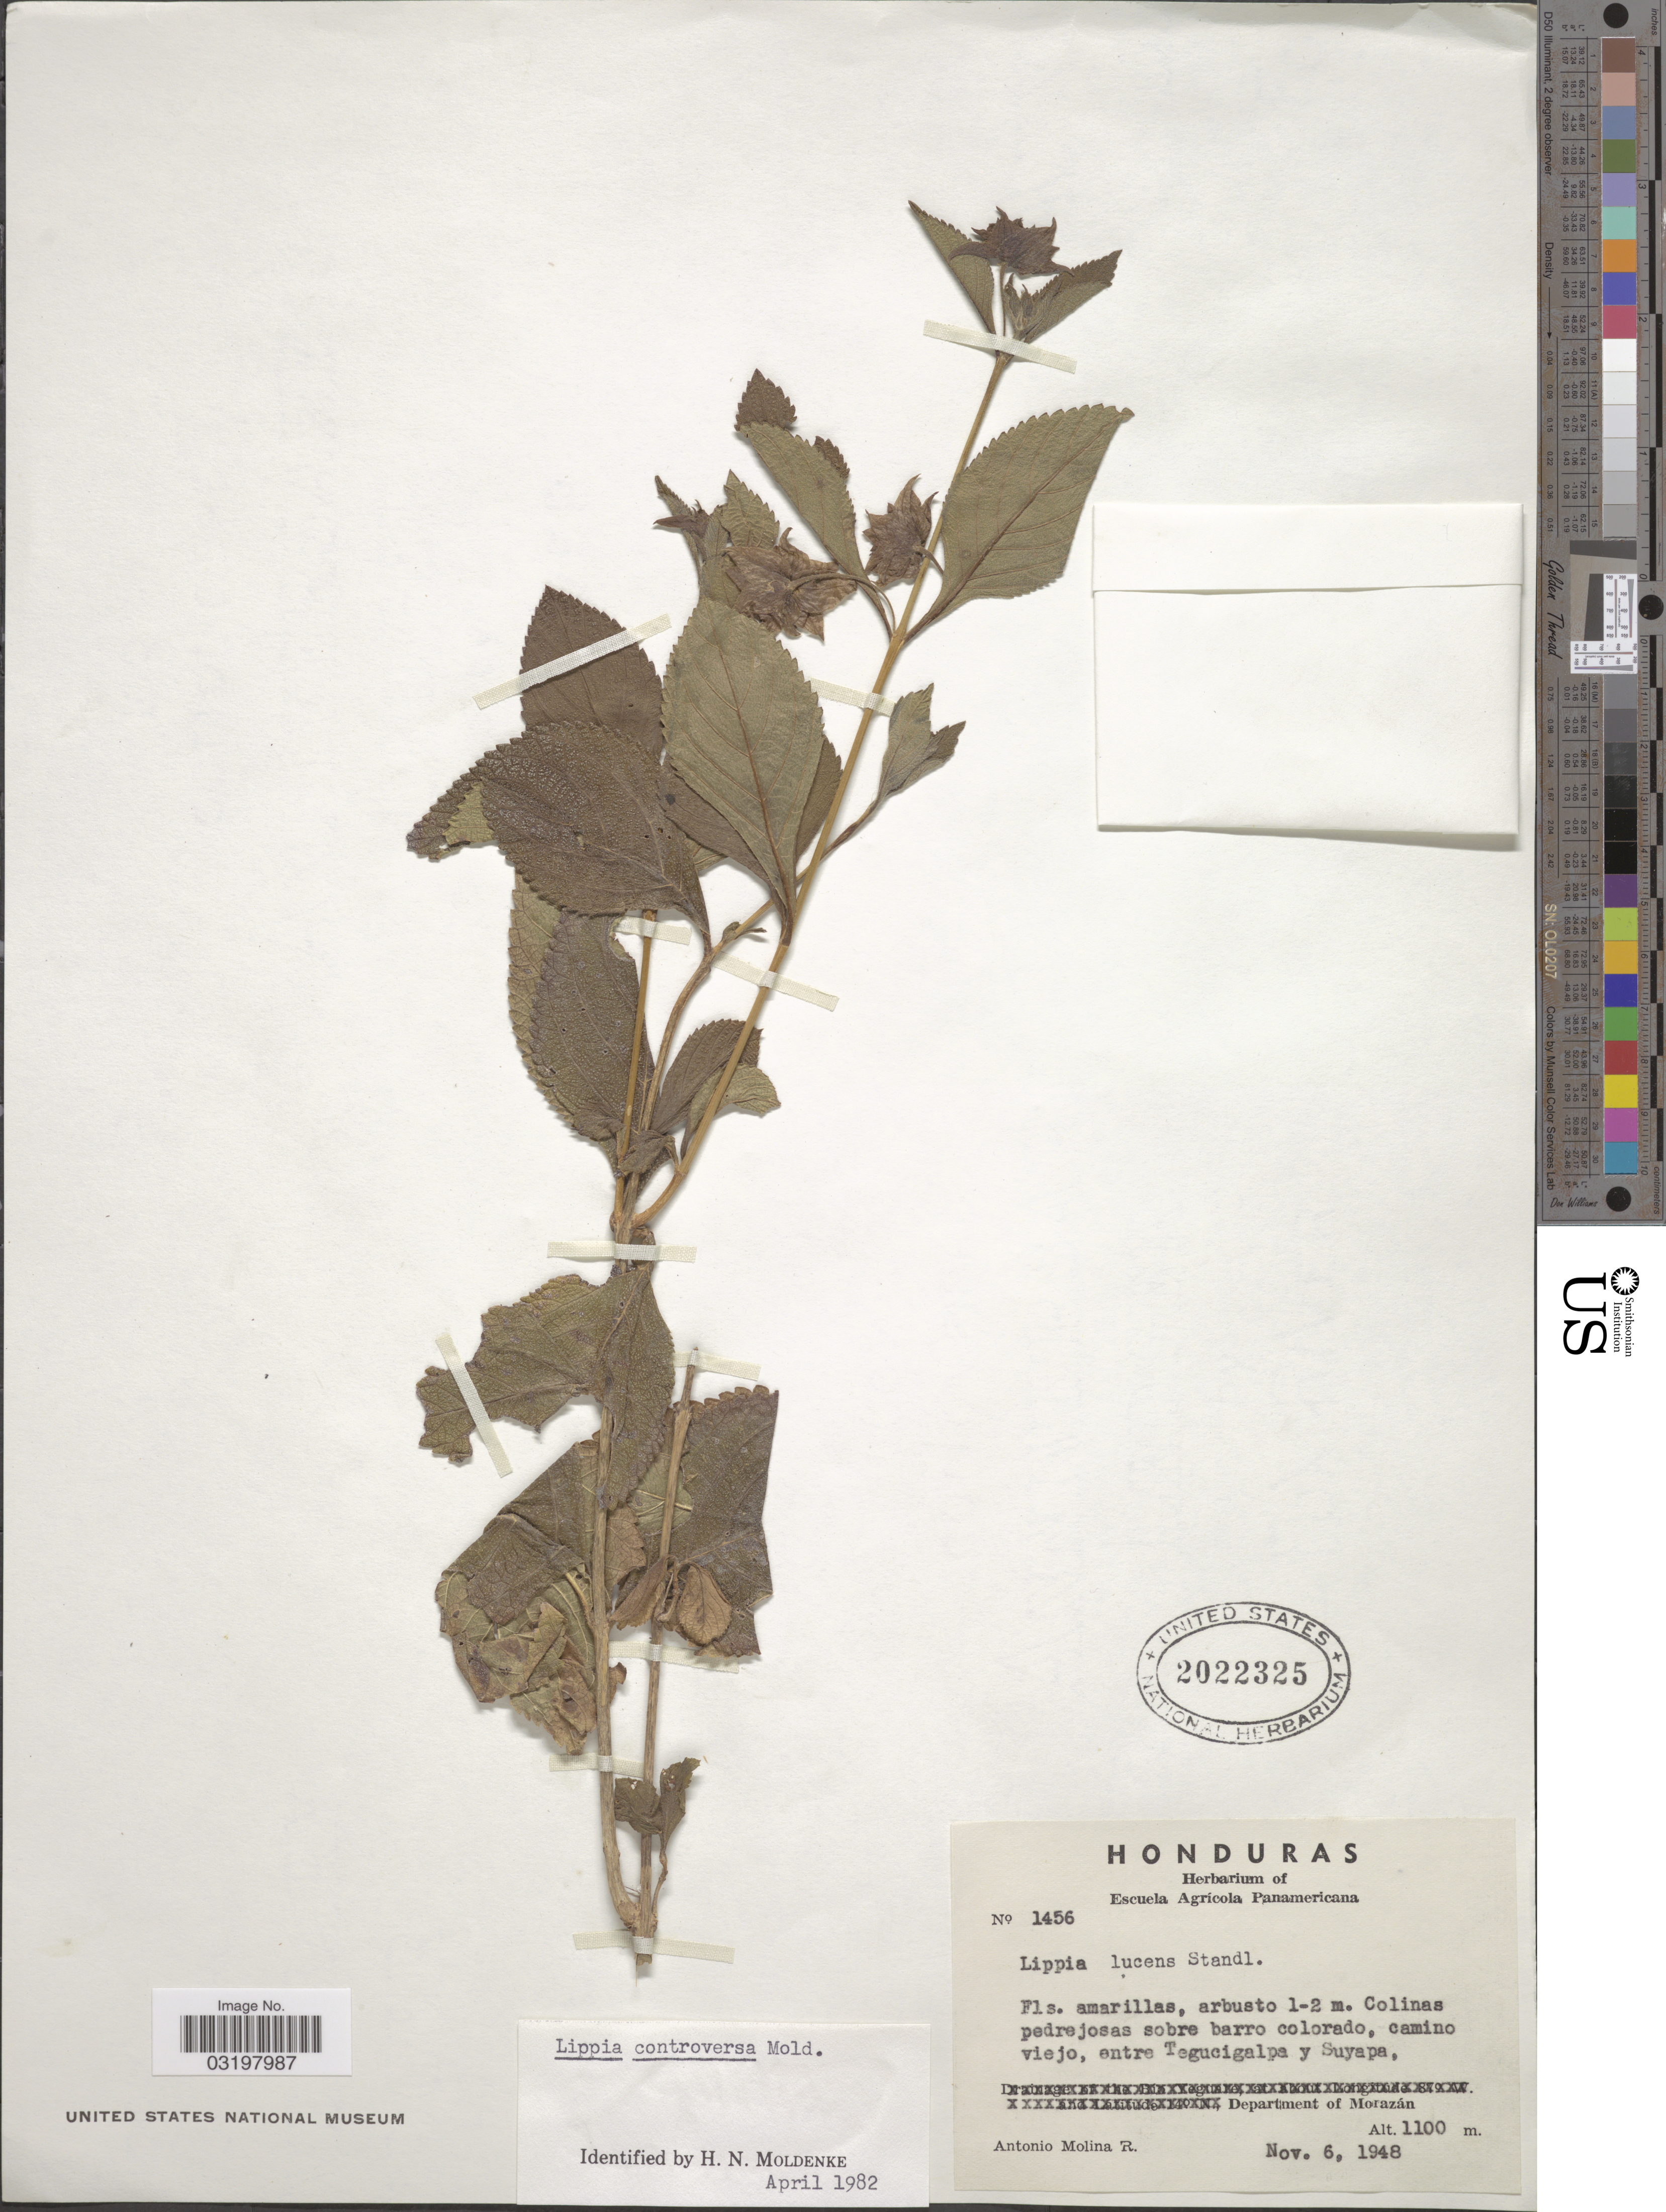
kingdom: Plantae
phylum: Tracheophyta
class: Magnoliopsida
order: Lamiales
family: Verbenaceae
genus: Lippia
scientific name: Lippia bracteosa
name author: (M. Martens & Galeotti) Moldenke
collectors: A. Molina R.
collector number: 1456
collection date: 1948-11-06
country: Honduras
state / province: Fco. Morazán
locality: Entre Tegucigalpa y Suyapa, Department of Morazán.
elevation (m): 1100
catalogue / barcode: US 2022325